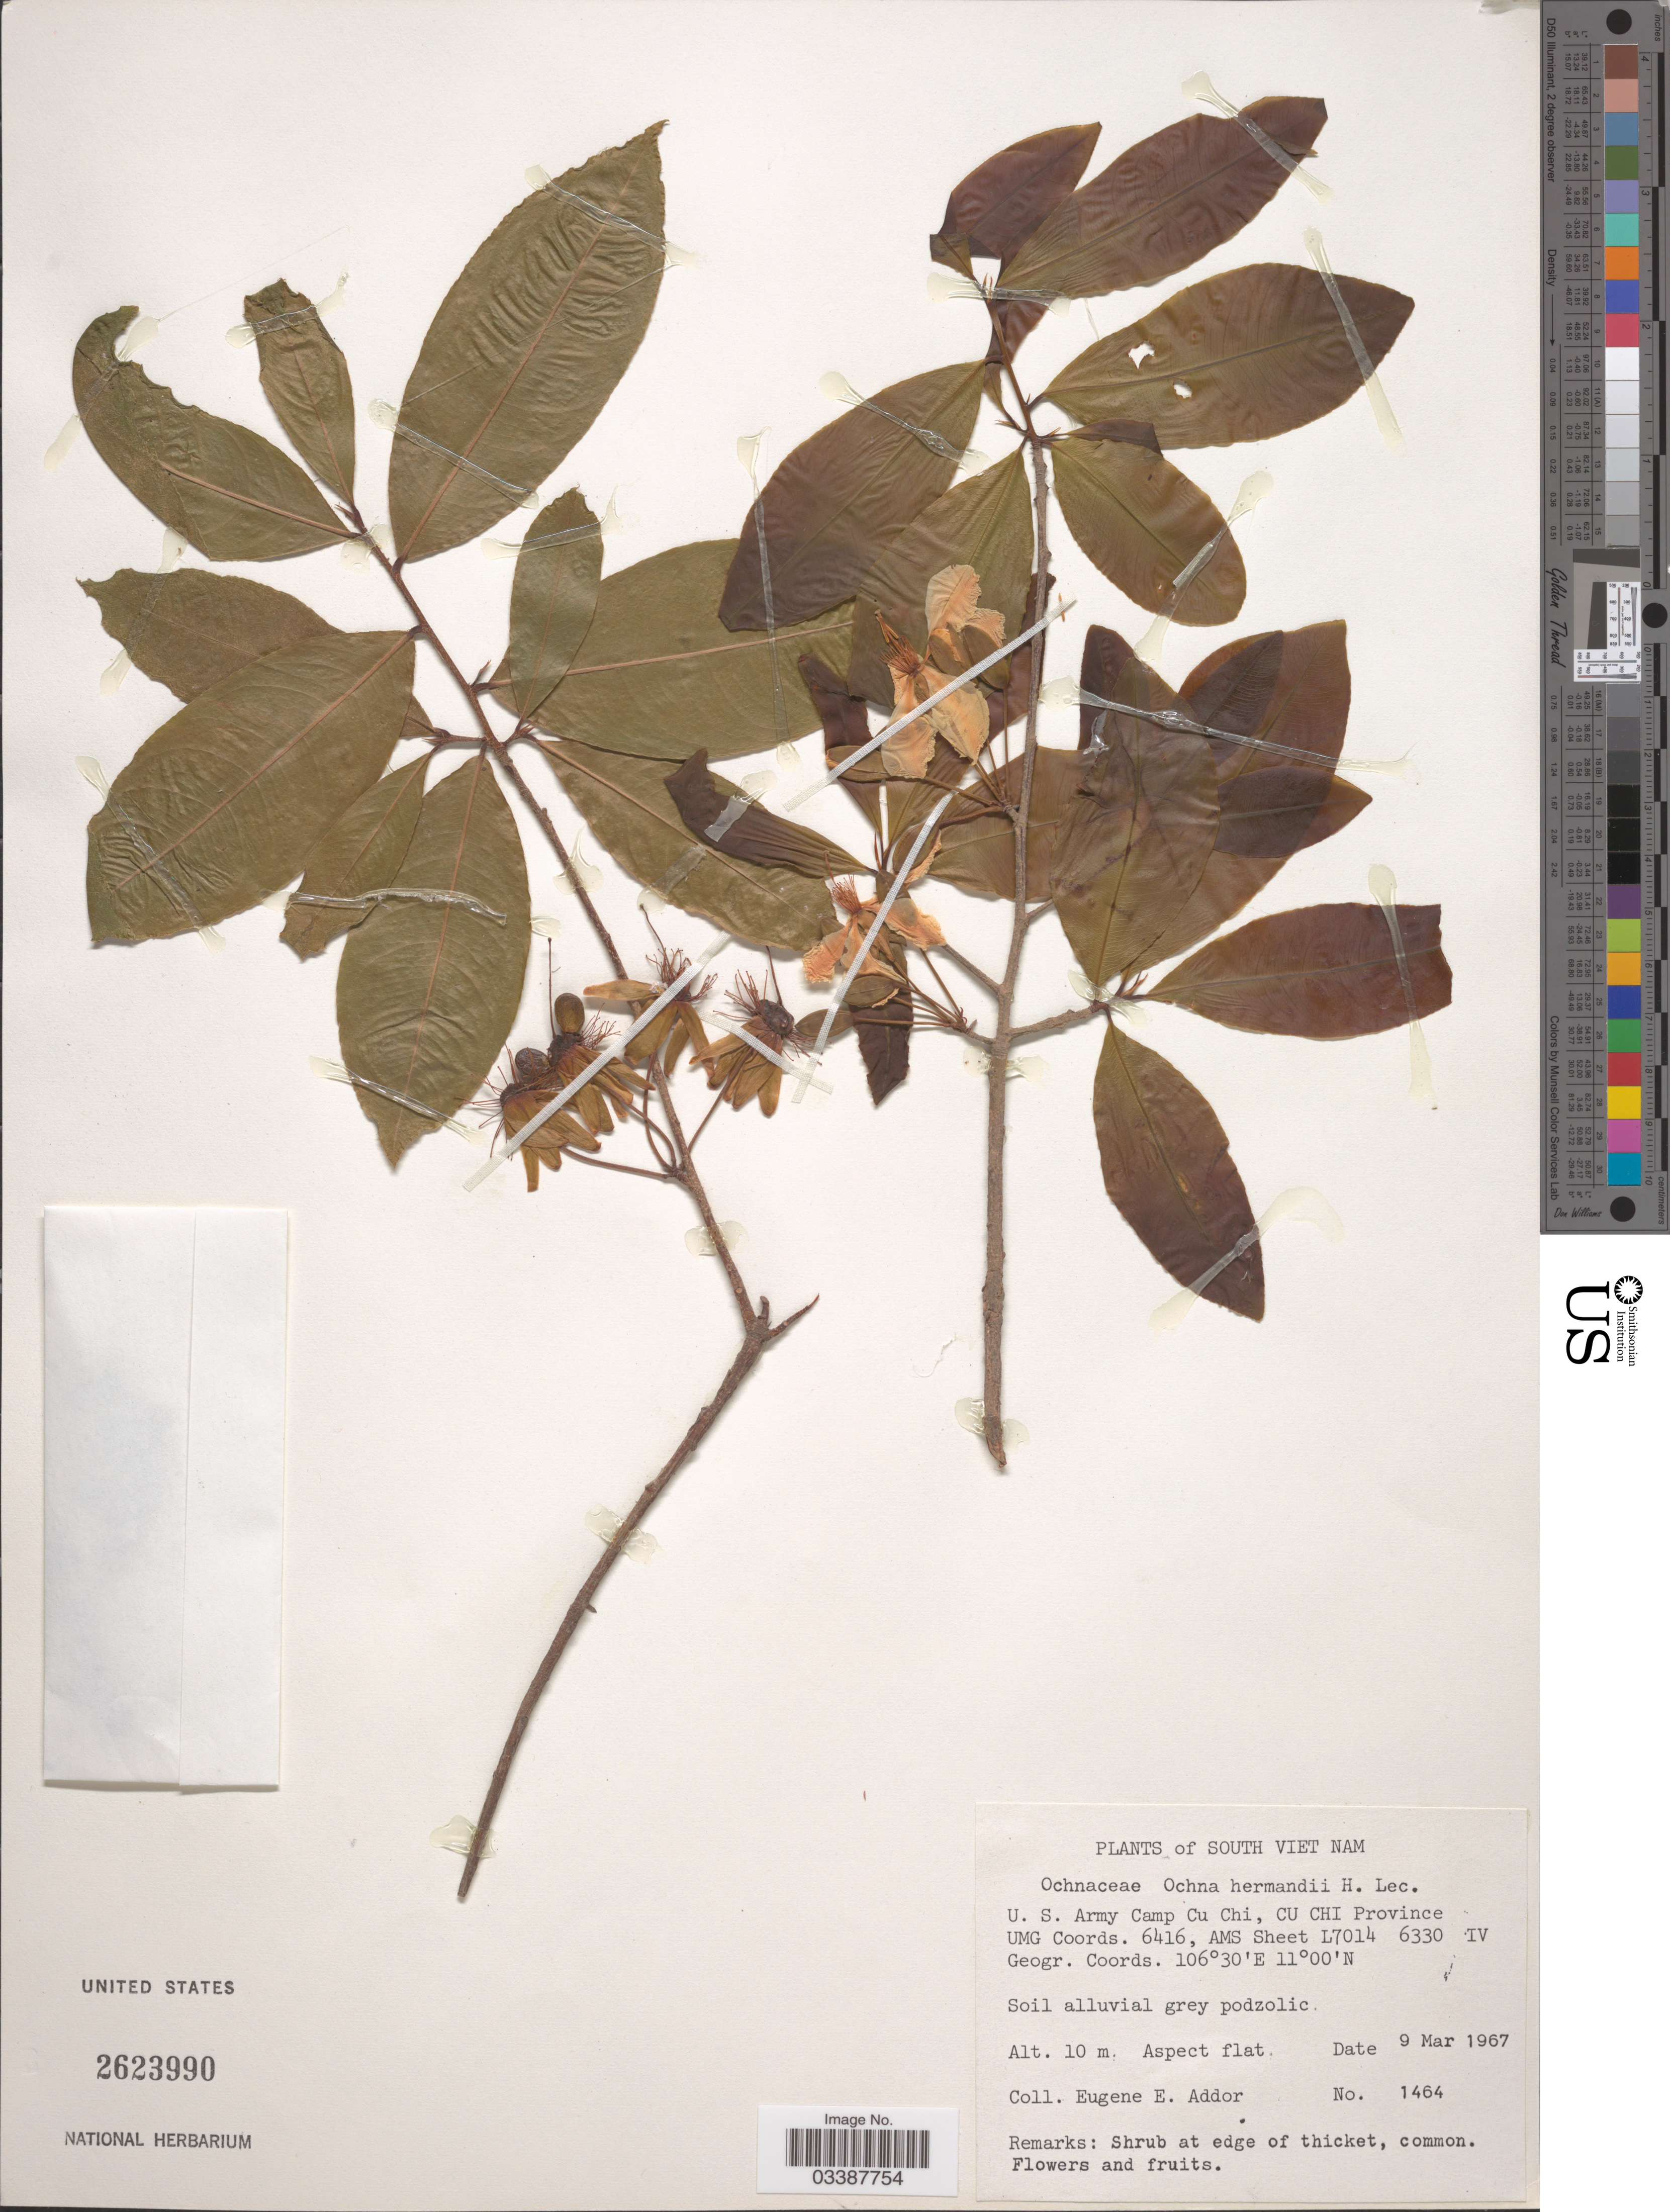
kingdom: Plantae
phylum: Tracheophyta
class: Magnoliopsida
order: Malpighiales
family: Ochnaceae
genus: Ochna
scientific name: Ochna integerrima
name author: Merr.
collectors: E. E. Addor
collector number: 1464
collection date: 1967-03-09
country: Vietnam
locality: South Viet Nam. U. S. Army Camp Cu Chi, Cu Chi Province. UMG Coords. 6416, AMS Sheet L7014 6330 IV.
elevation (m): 10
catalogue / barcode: US 2623990